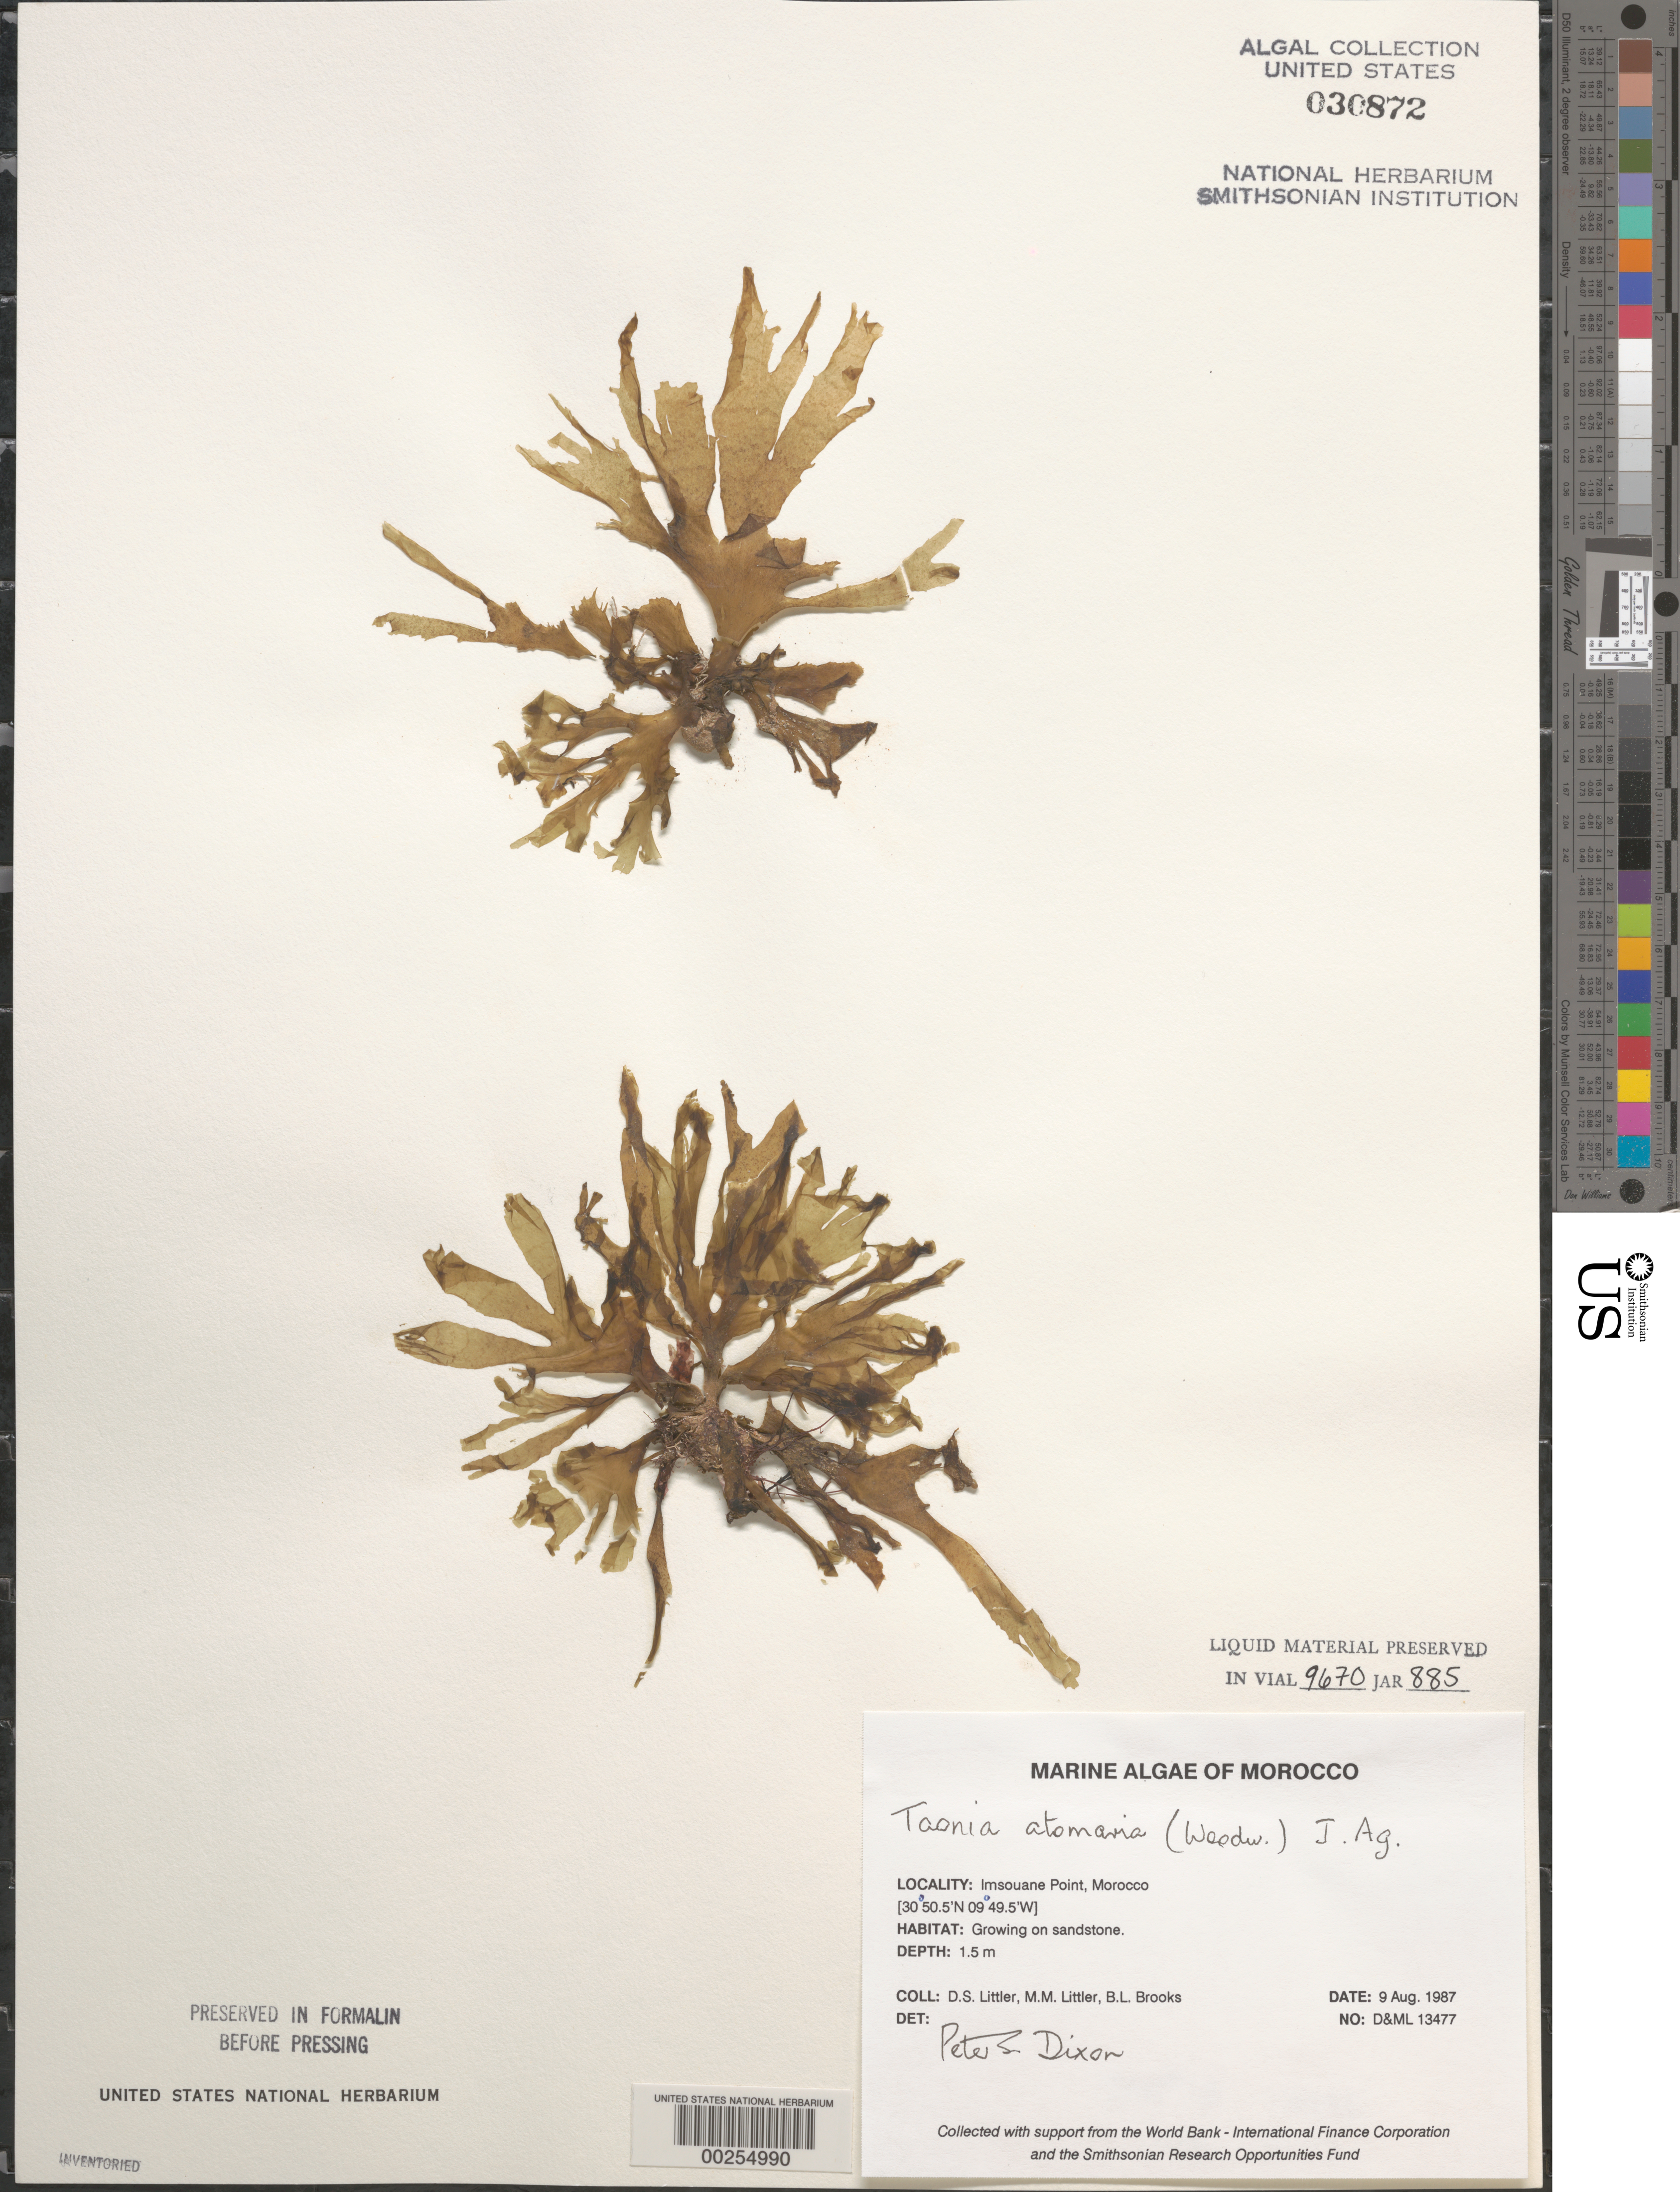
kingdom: Chromista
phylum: Ochrophyta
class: Phaeophyceae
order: Dictyotales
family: Dictyotaceae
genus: Taonia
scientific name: Taonia atomaria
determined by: Dixon, P. S.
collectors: D. S. Littler, M. M. Littler & B. Brooks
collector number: D&ML 13477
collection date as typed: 09 Aug 1987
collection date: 1987-08-09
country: Morocco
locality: Imsouane Point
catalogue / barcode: US 30872